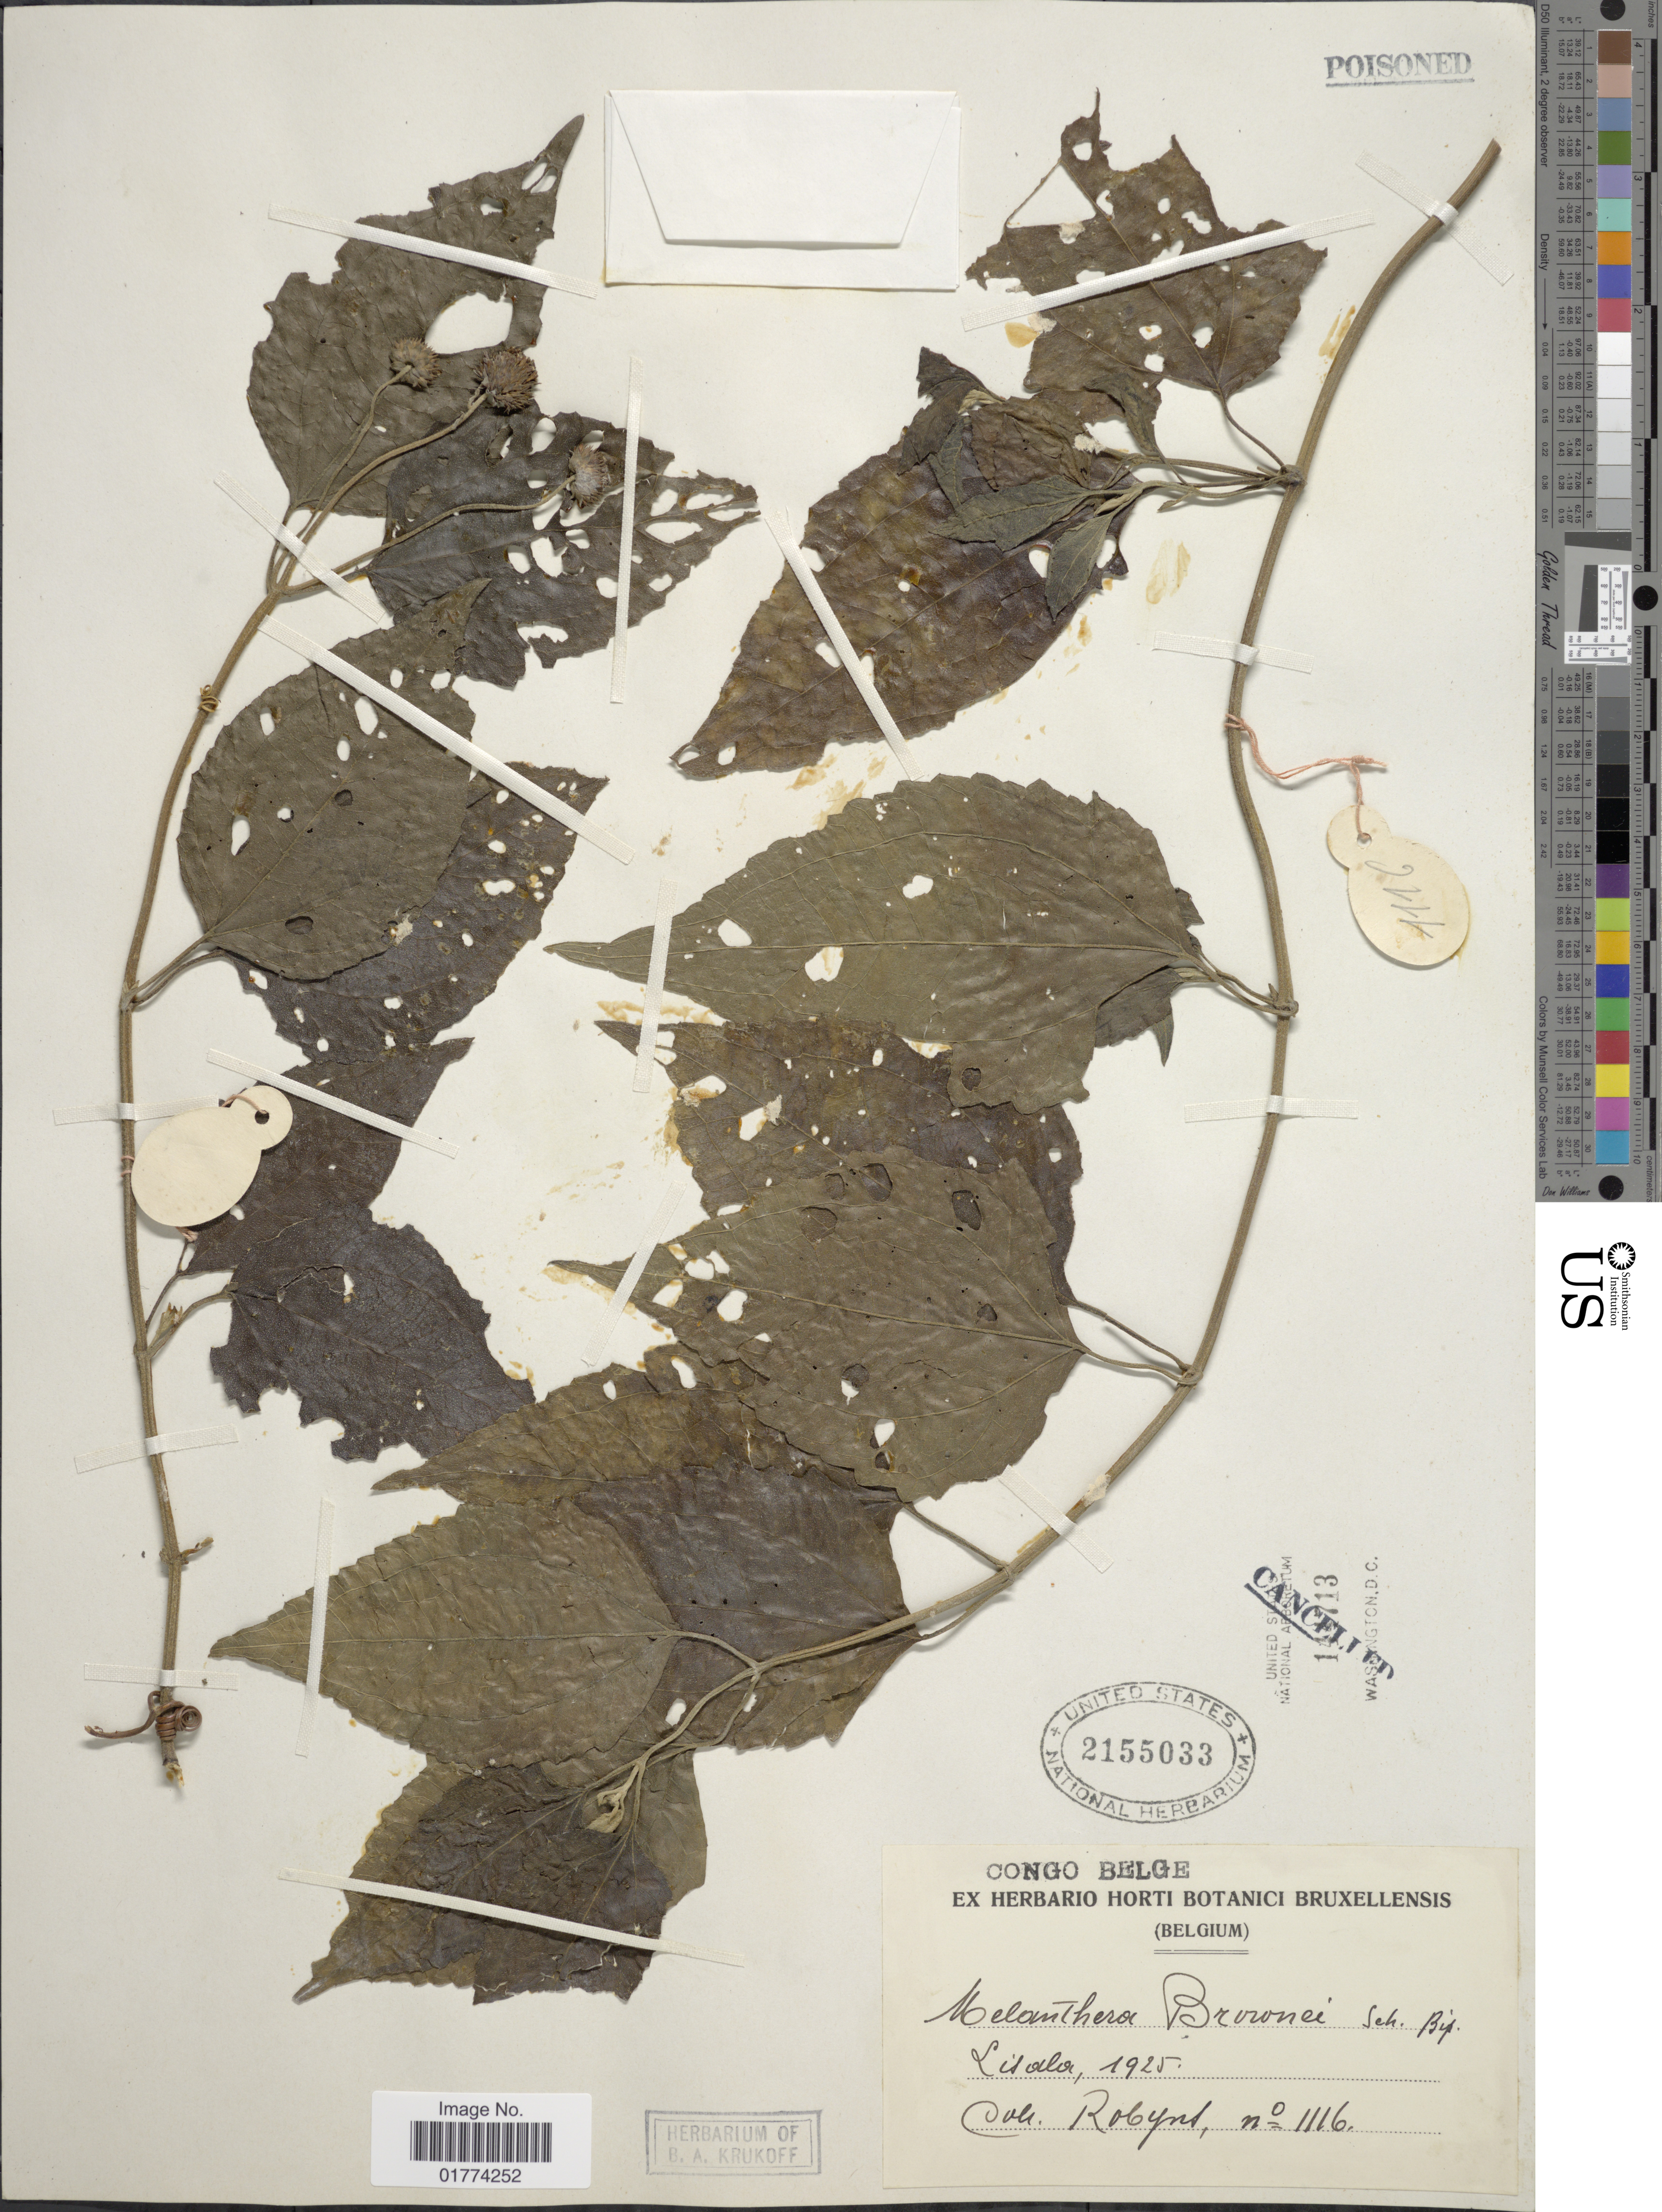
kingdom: Plantae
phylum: Tracheophyta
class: Magnoliopsida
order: Asterales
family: Asteraceae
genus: Melanthera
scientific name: Melanthera scandens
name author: (Schumach. & Thonn.) Brenan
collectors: -. Robyns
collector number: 1116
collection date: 1925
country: Congo, Democratic Republic of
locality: Lisala.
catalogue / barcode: US 2155033